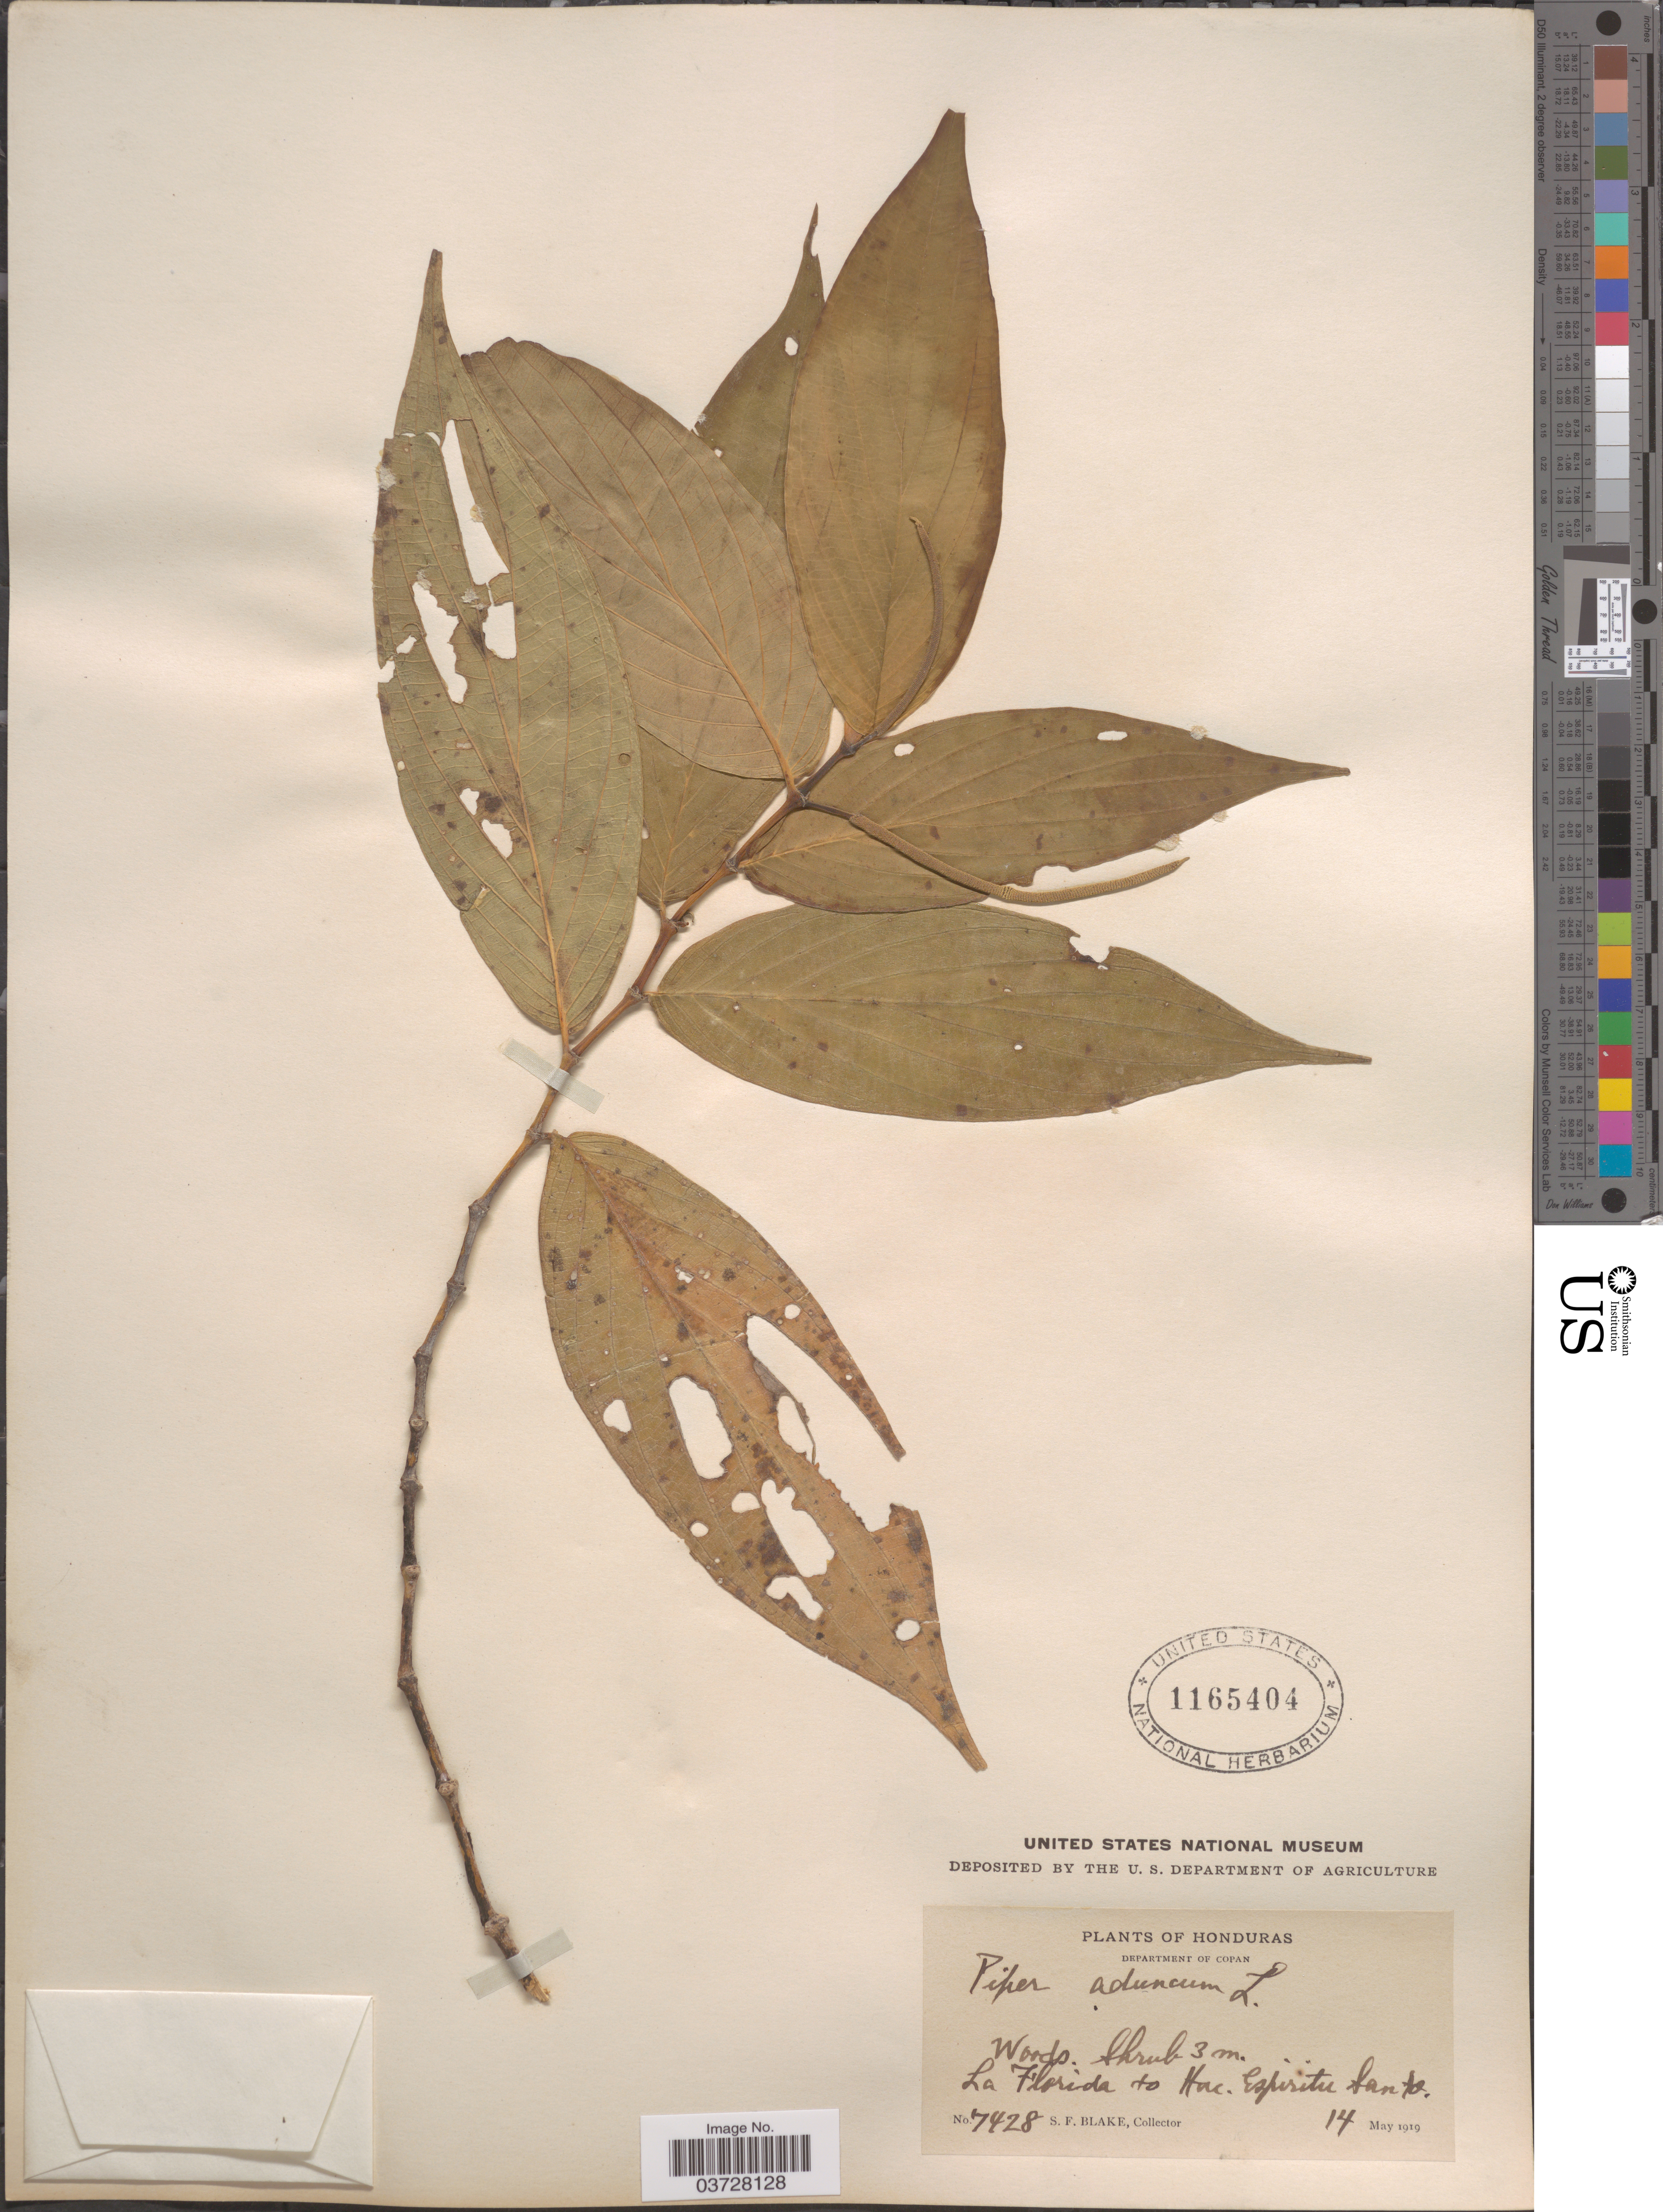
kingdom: Plantae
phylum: Tracheophyta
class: Magnoliopsida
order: Piperales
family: Piperaceae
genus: Piper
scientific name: Piper aduncum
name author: L.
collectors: S. Blake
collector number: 7428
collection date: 1919-05-14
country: Honduras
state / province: Copan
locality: Department of Copan. La FLorida to Hac. Espiritu Santo.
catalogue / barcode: US 1165404